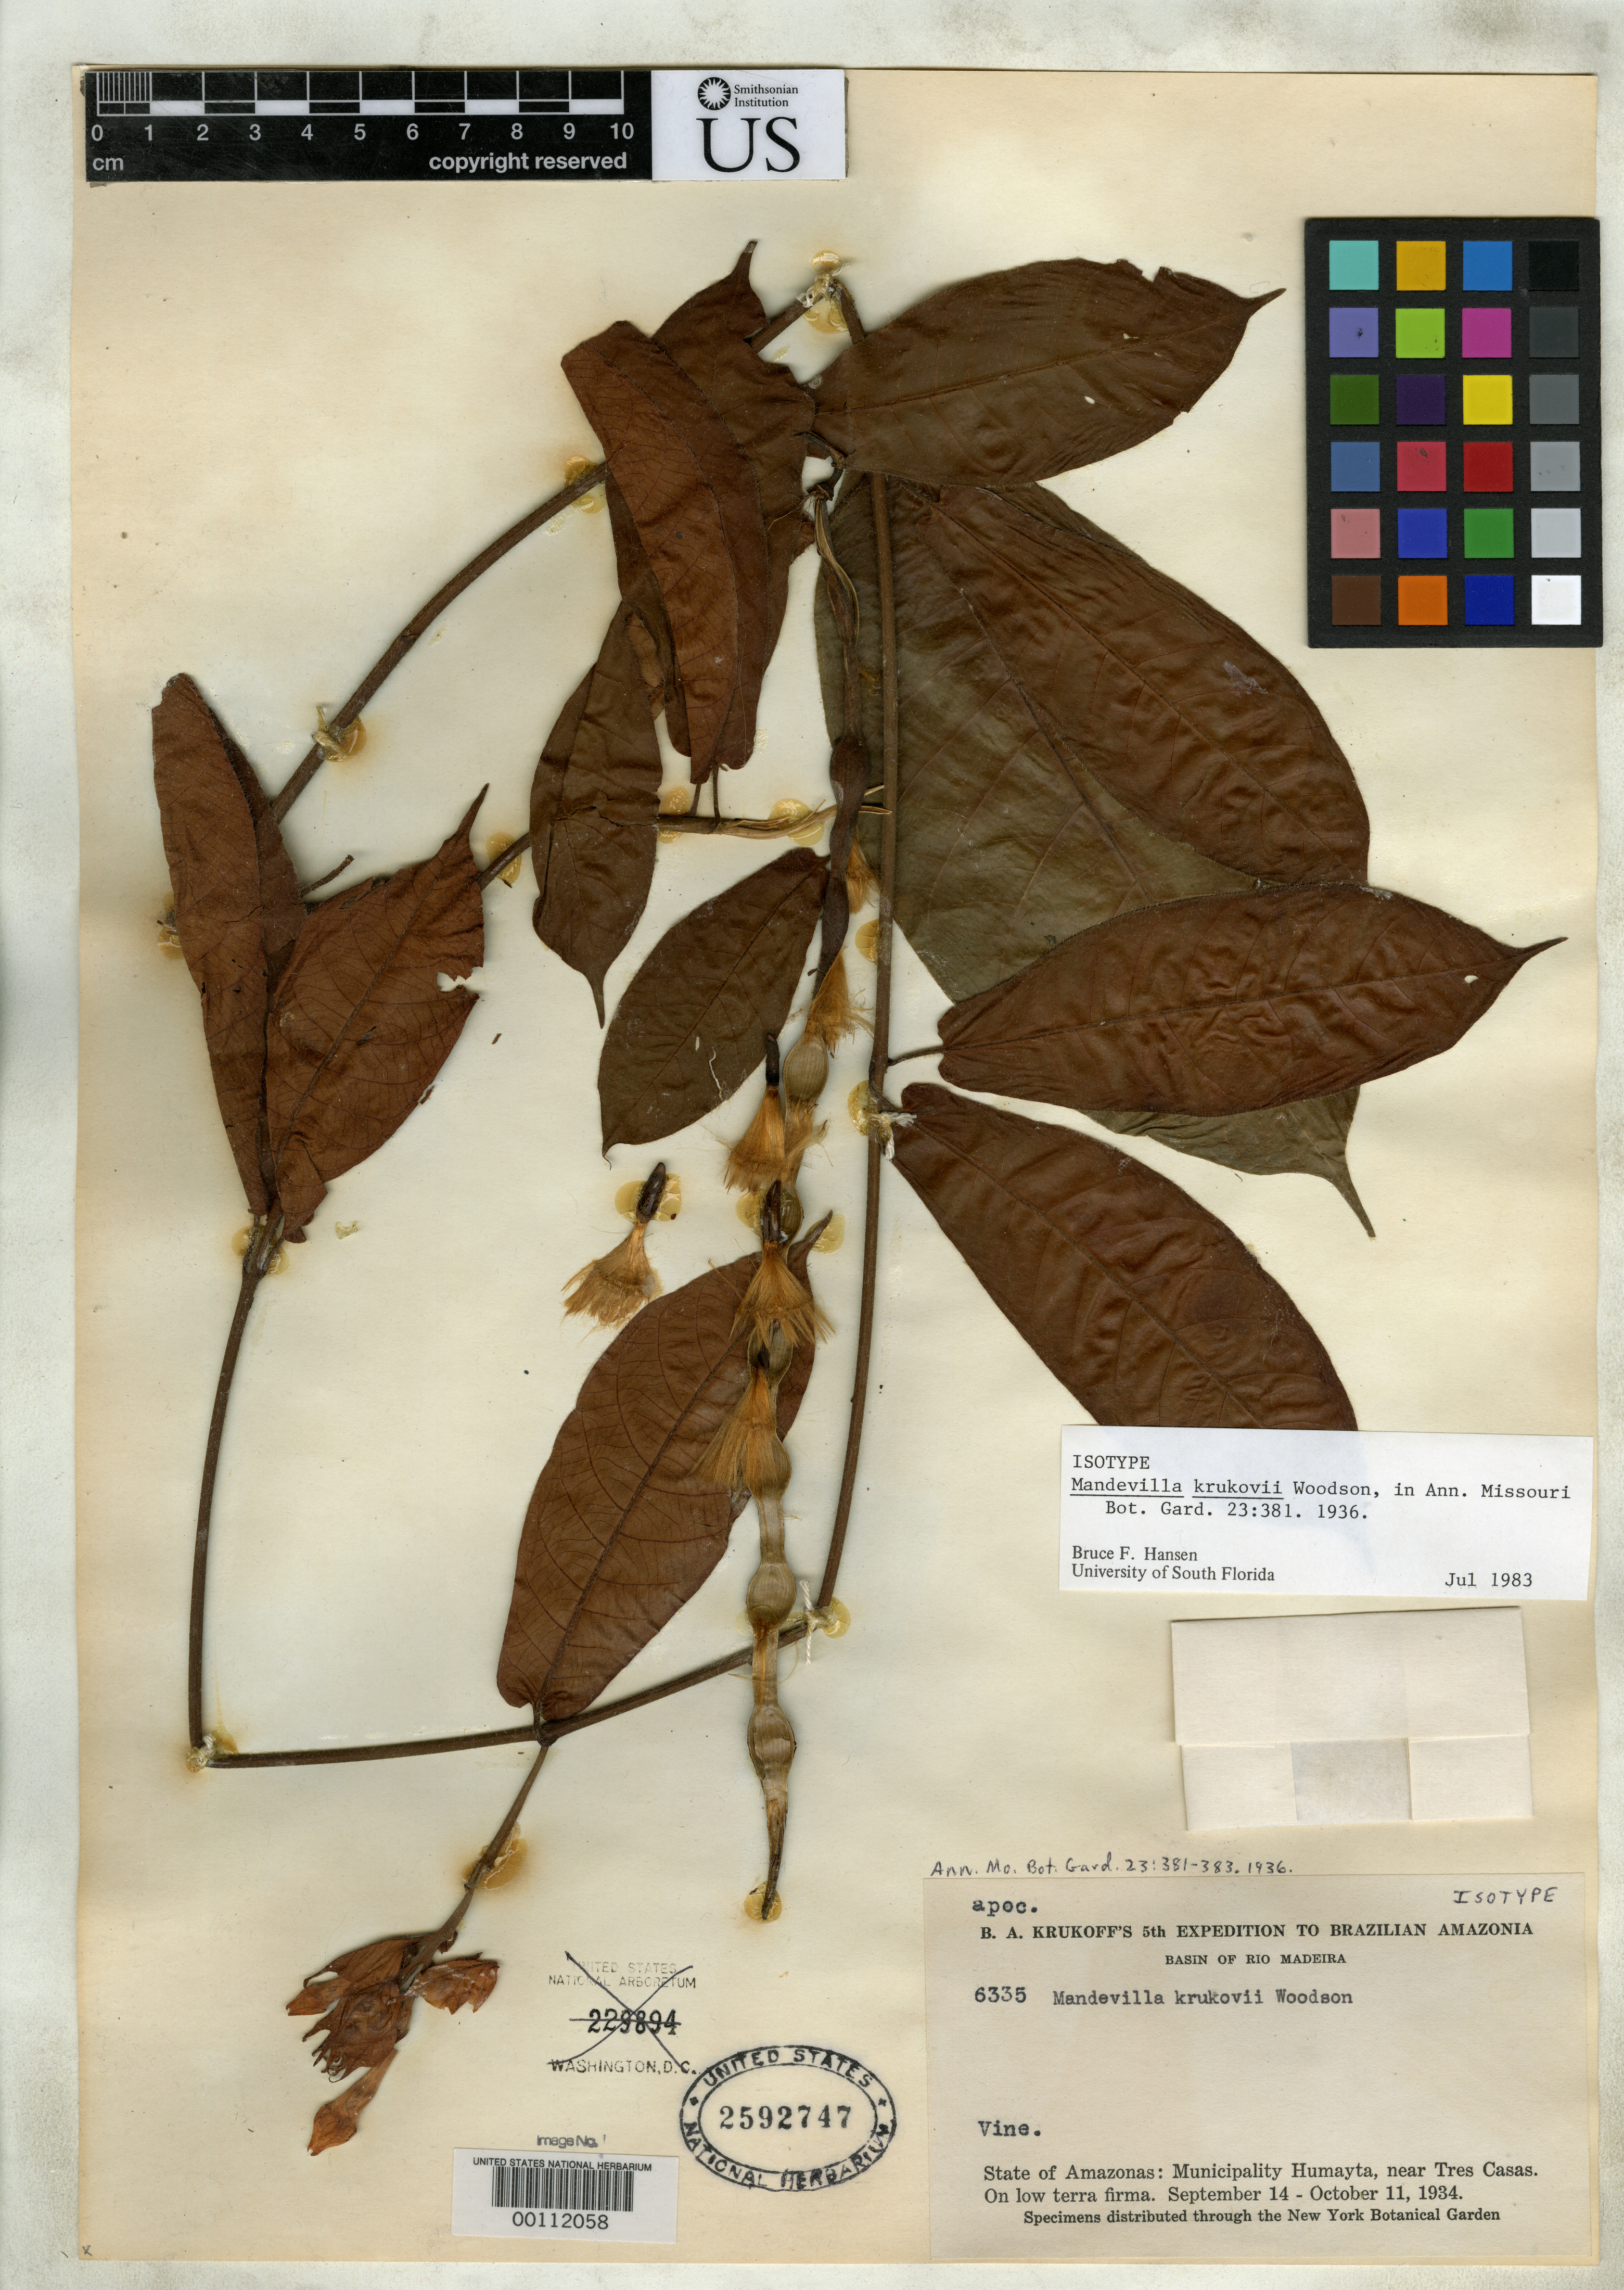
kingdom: Plantae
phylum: Tracheophyta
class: Magnoliopsida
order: Gentianales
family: Apocynaceae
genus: Mandevilla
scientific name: Mandevilla krukovii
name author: Woodson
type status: Isotype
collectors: B. A. Krukoff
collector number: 6335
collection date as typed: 14 Sep 1934 to 11 Oct 1934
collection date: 1934-09-14/1934-10-11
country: Brazil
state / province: Amazonas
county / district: Humayta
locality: Near Tres Casas.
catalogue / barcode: US 2592747